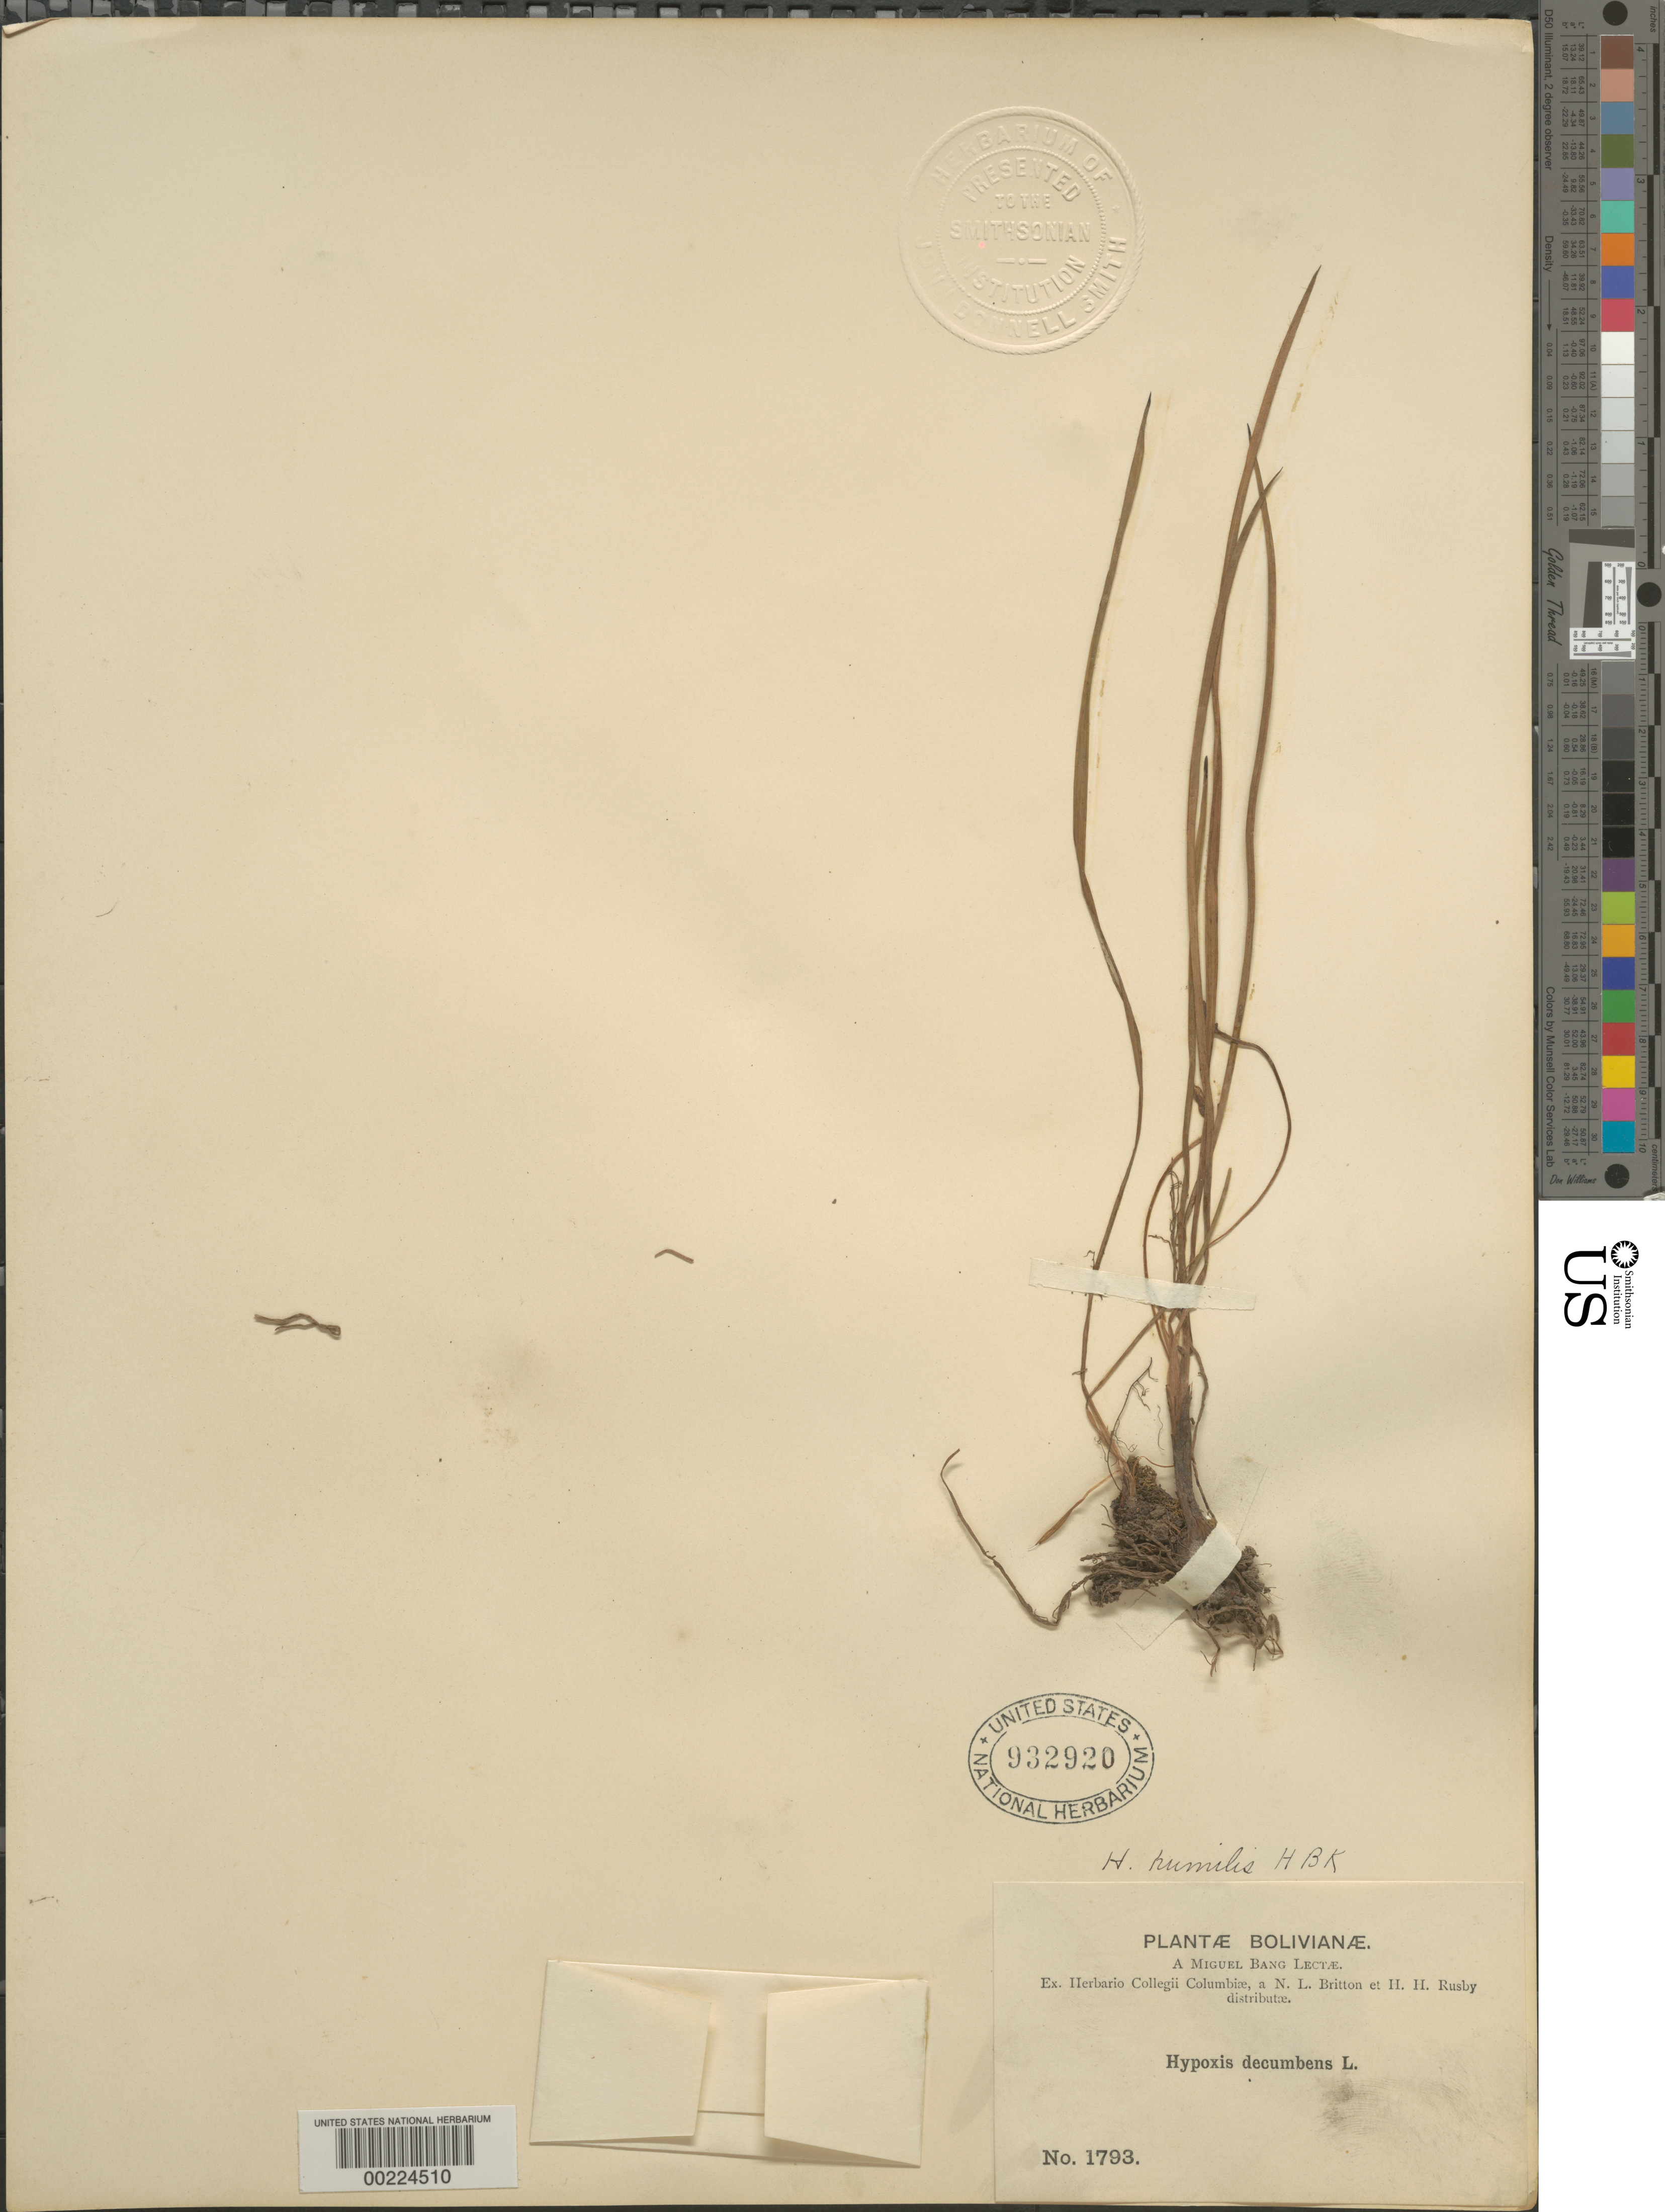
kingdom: Plantae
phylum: Tracheophyta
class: Liliopsida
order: Asparagales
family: Hypoxidaceae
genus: Hypoxis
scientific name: Hypoxis humilis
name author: Tharp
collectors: M. Bang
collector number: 1793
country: Bolivia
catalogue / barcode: US 932920